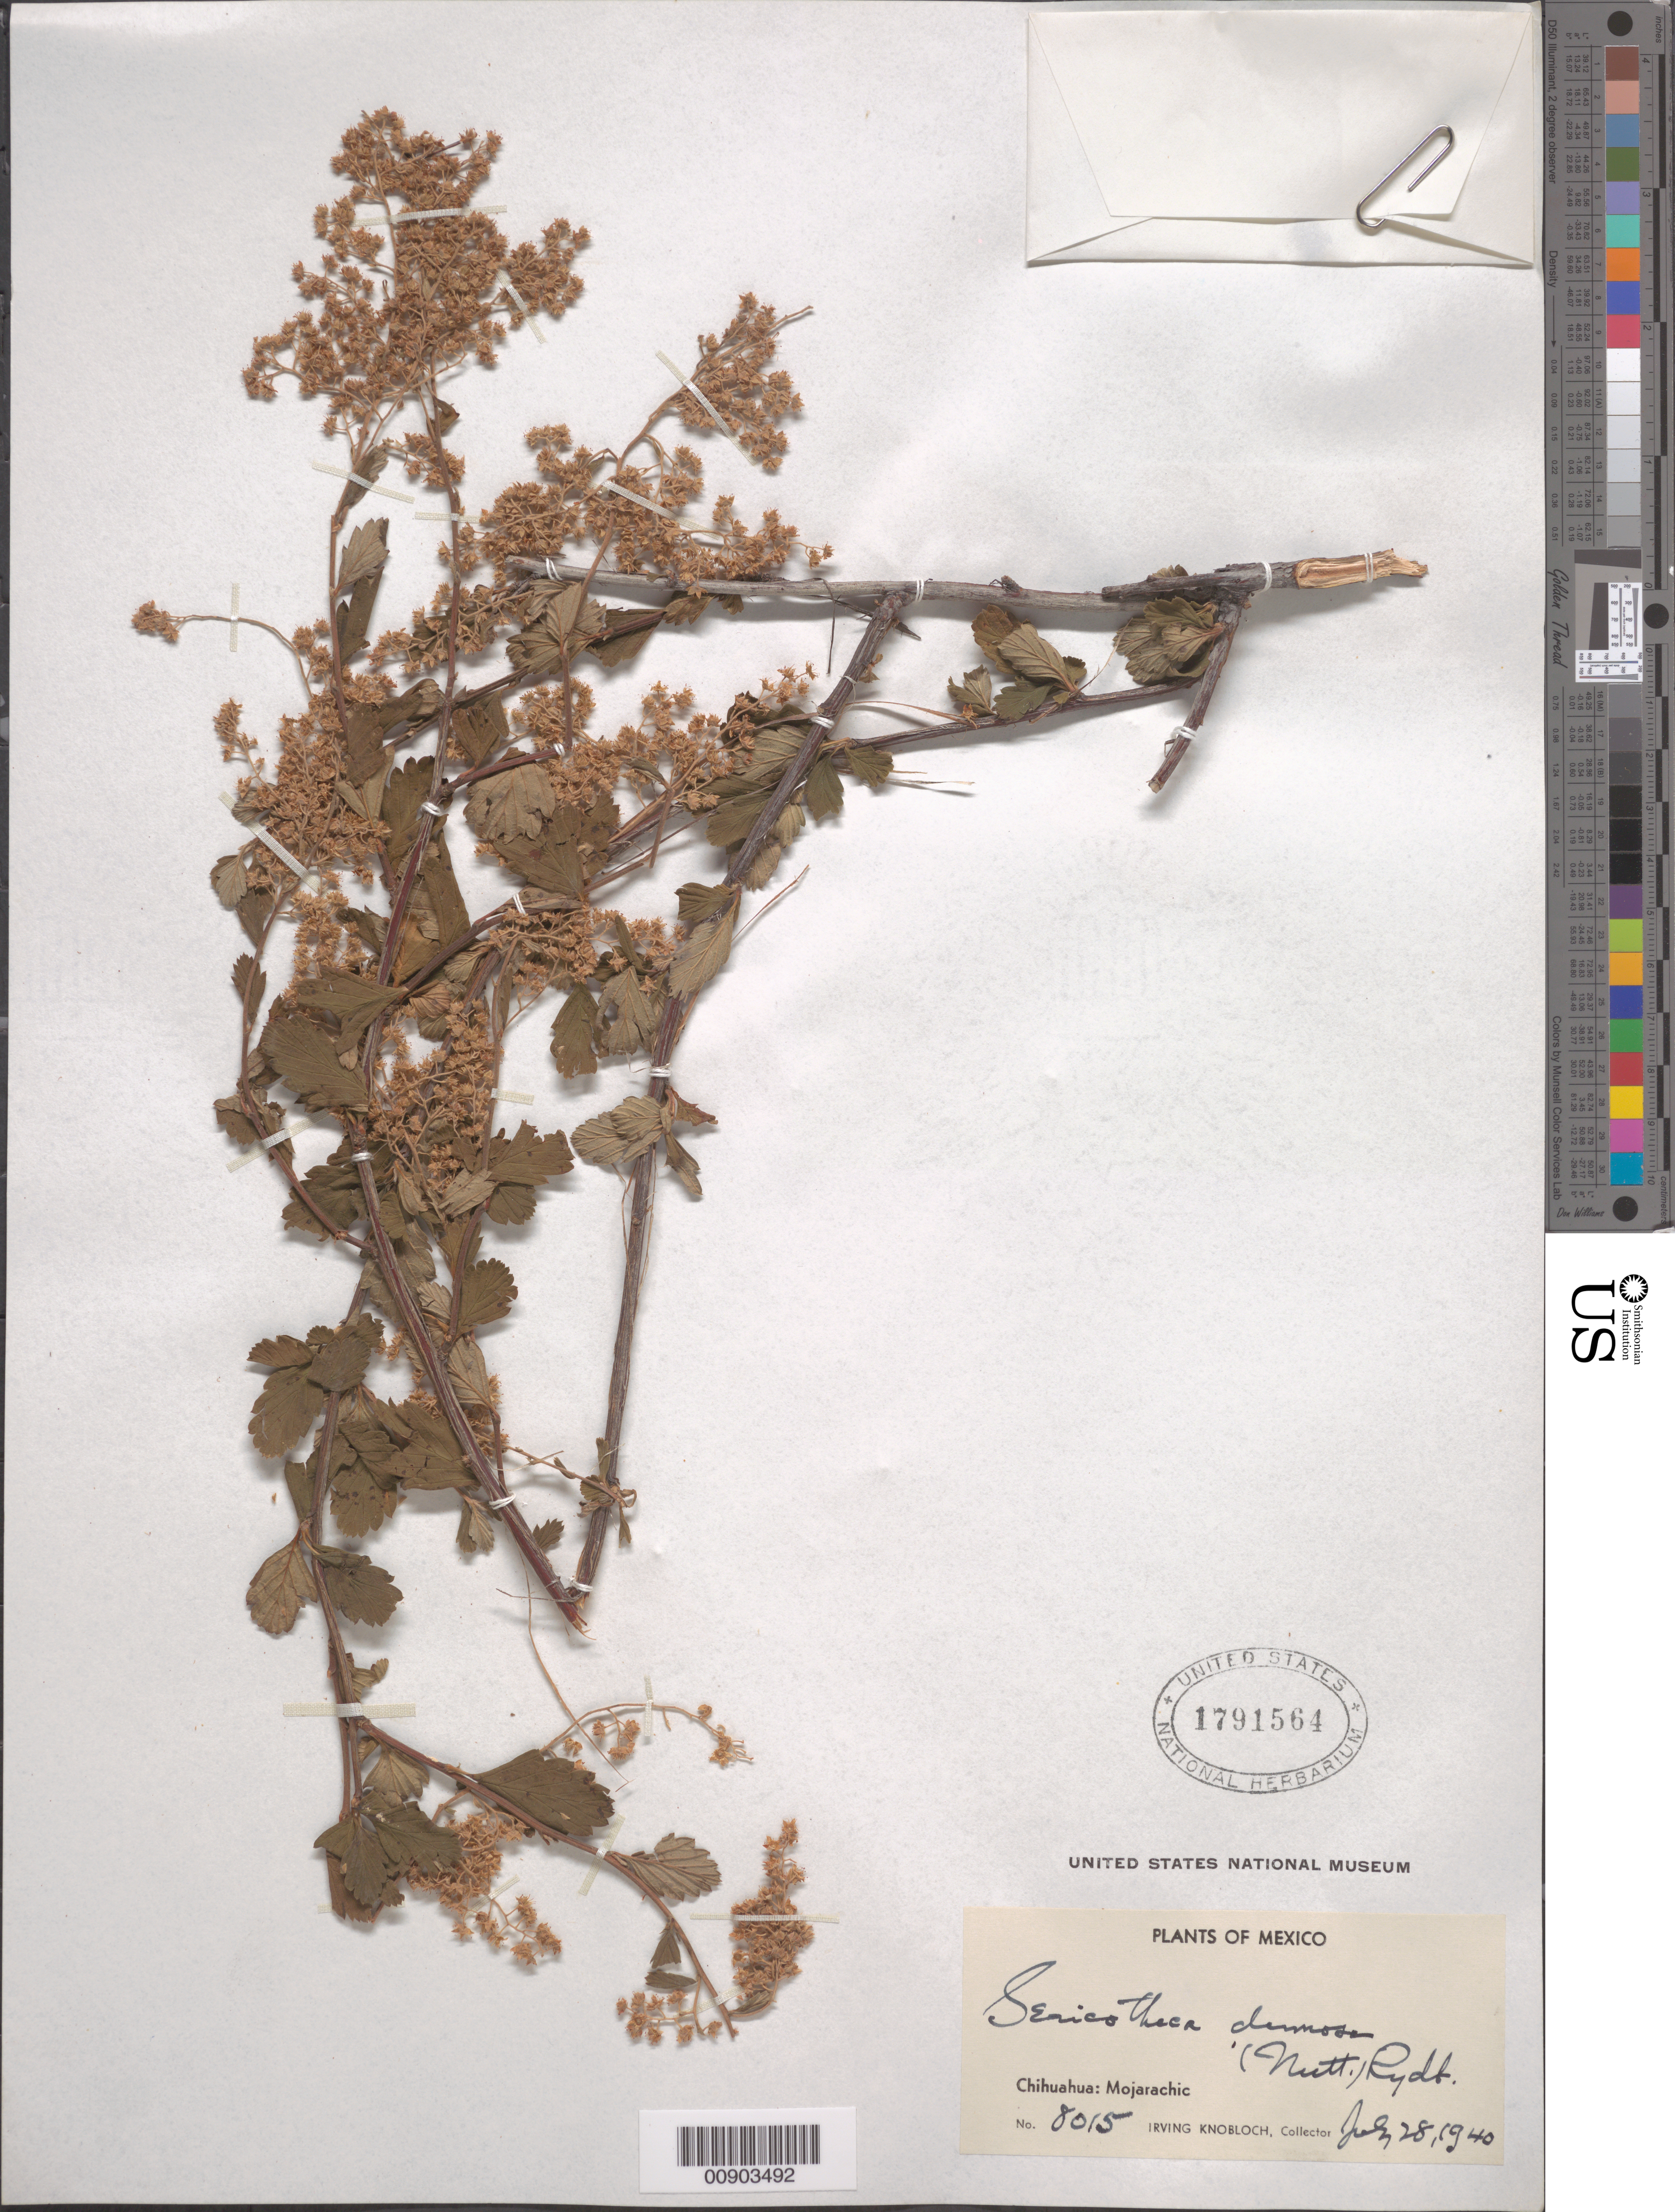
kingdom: Plantae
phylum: Tracheophyta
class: Magnoliopsida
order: Rosales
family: Rosaceae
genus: Holodiscus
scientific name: Holodiscus discolor var. dumosus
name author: Maxim. ex J.M. Coult.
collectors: I. W. Knobloch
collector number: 8015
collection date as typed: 28 Jul 1940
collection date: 1940-07-28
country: Mexico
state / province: Chihuahua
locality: Chihuahua: Mojarachic.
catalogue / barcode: US 1791564